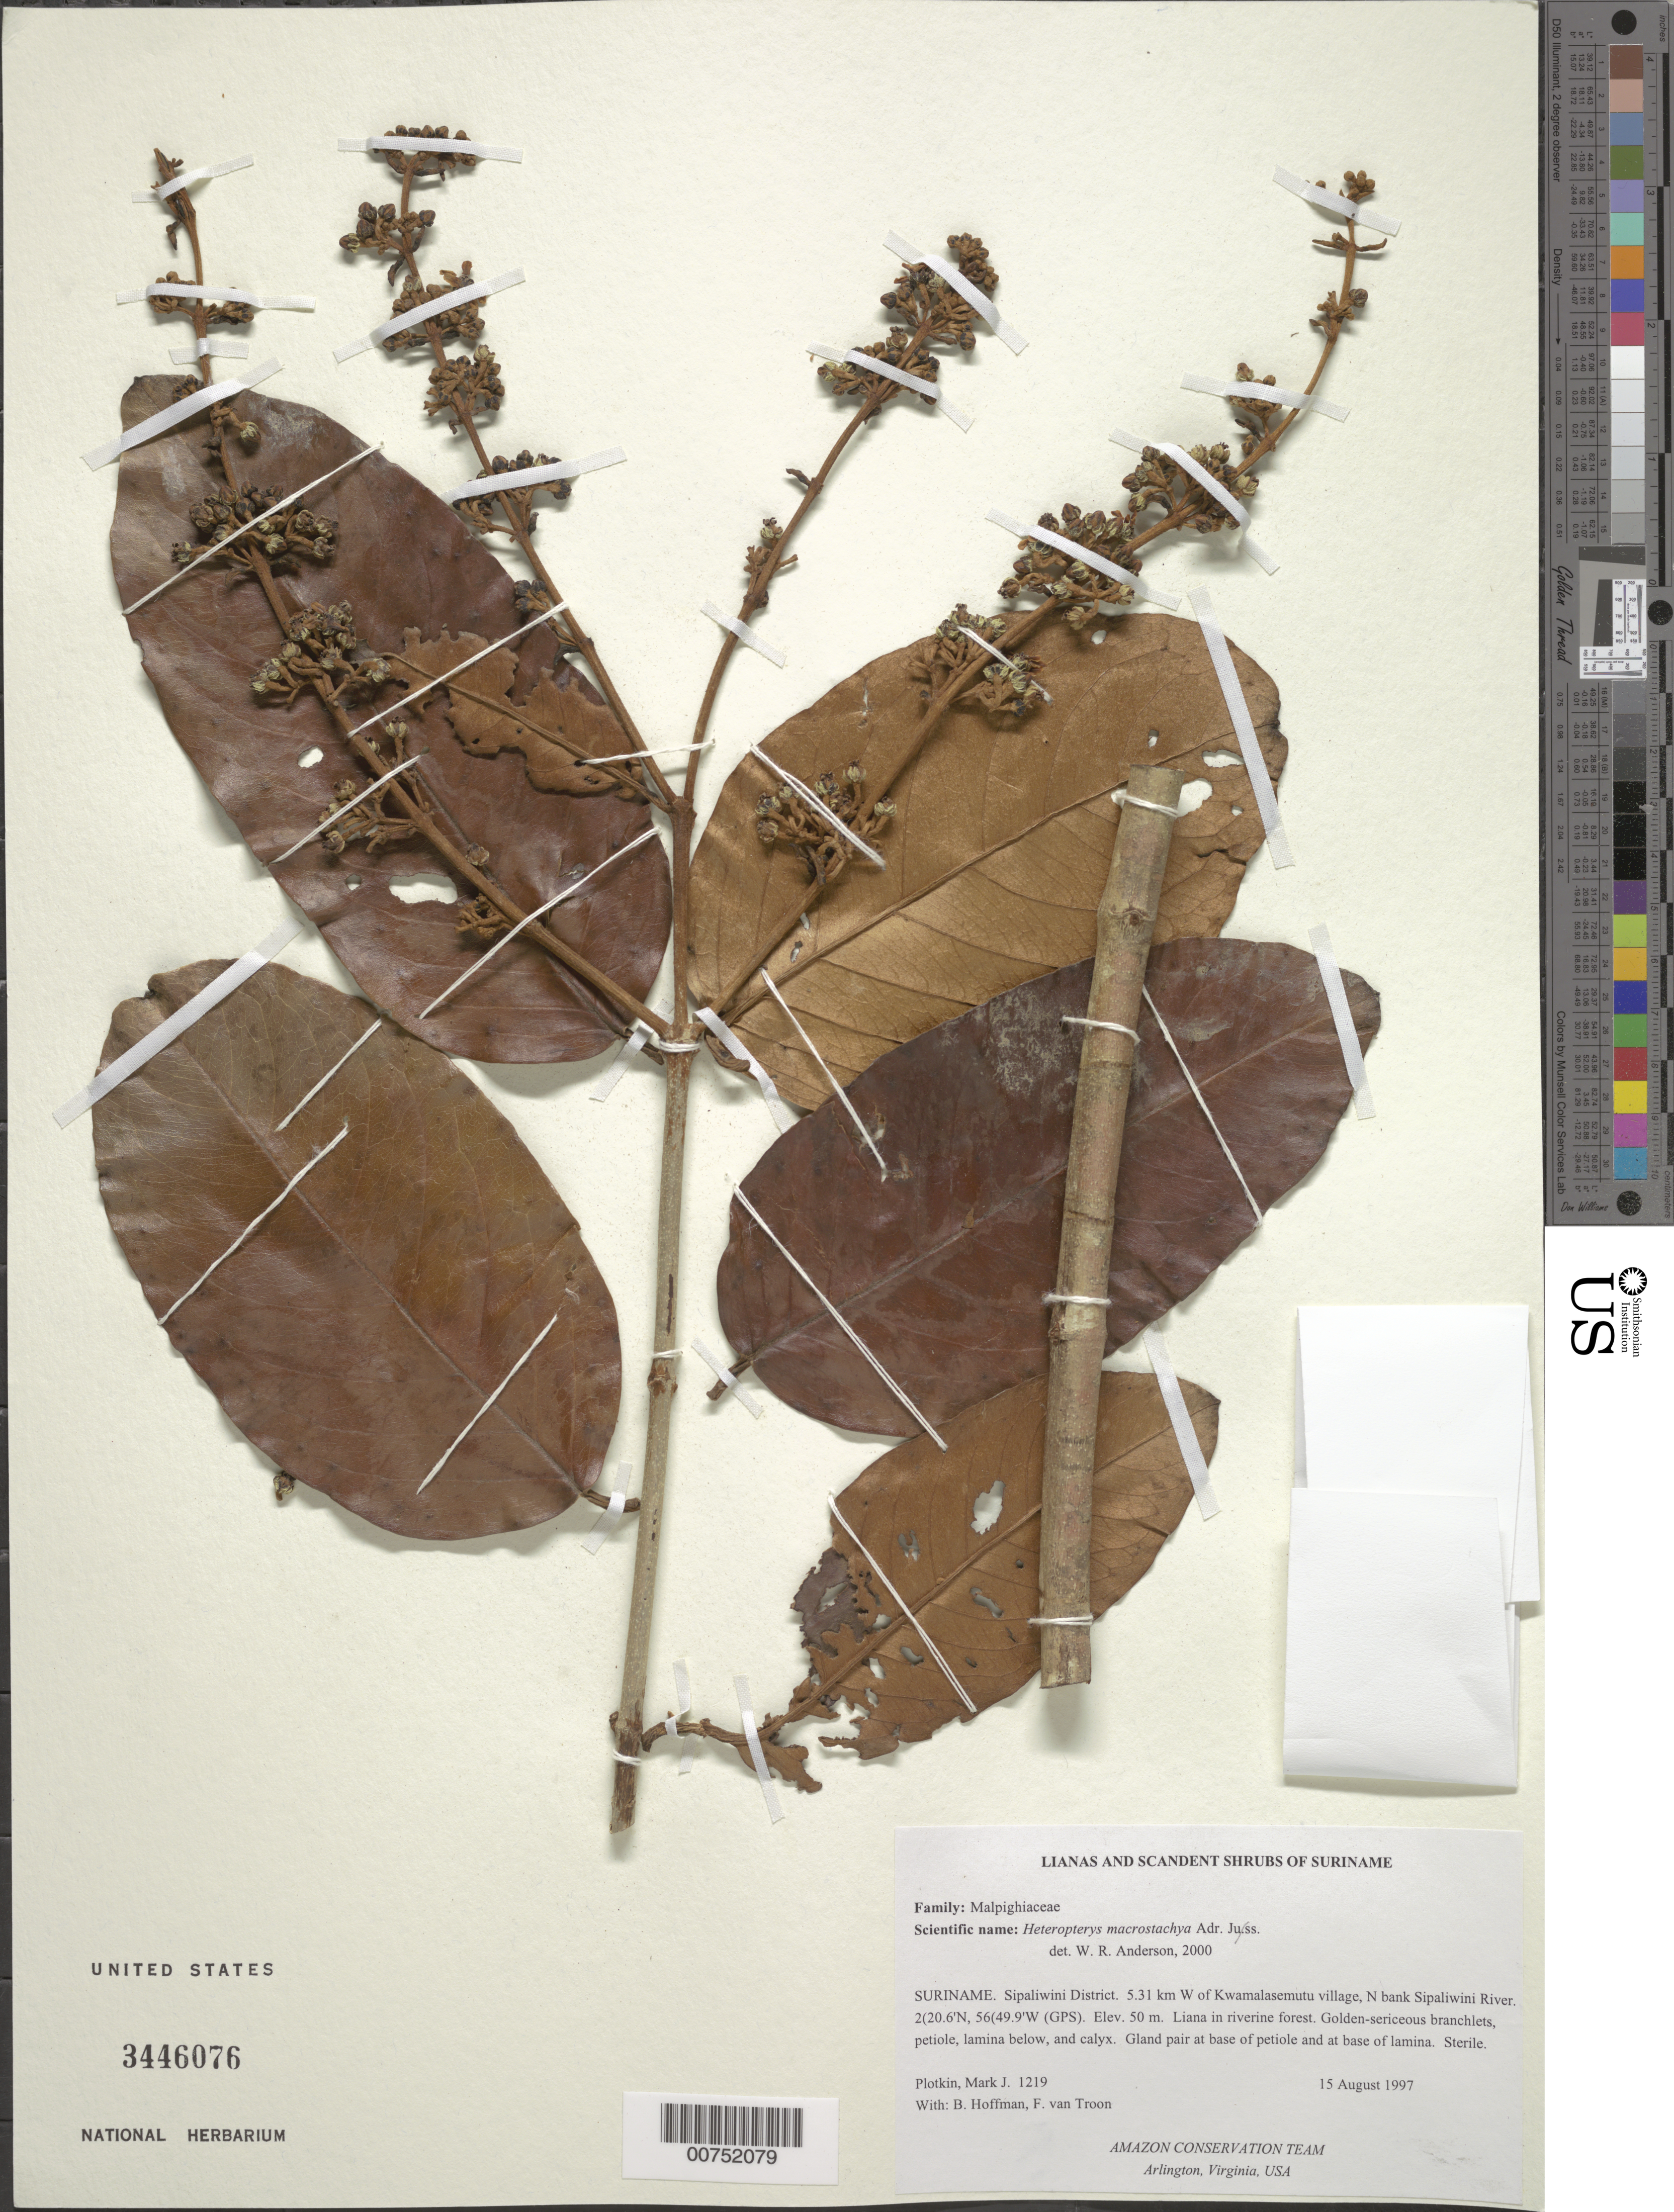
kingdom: Plantae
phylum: Tracheophyta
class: Magnoliopsida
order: Malpighiales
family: Malpighiaceae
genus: Heteropterys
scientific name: Heteropterys macrostachya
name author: A. Juss.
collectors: M. Plotkin, B. Hoffman & F. Van Troon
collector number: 1219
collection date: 1997-08-15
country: Suriname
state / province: Sipaliwini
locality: Sipaliwini District. 5.31 km W of Kwamalasemutu village, N bank Sipaliwini River.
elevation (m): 50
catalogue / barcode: US 3446076